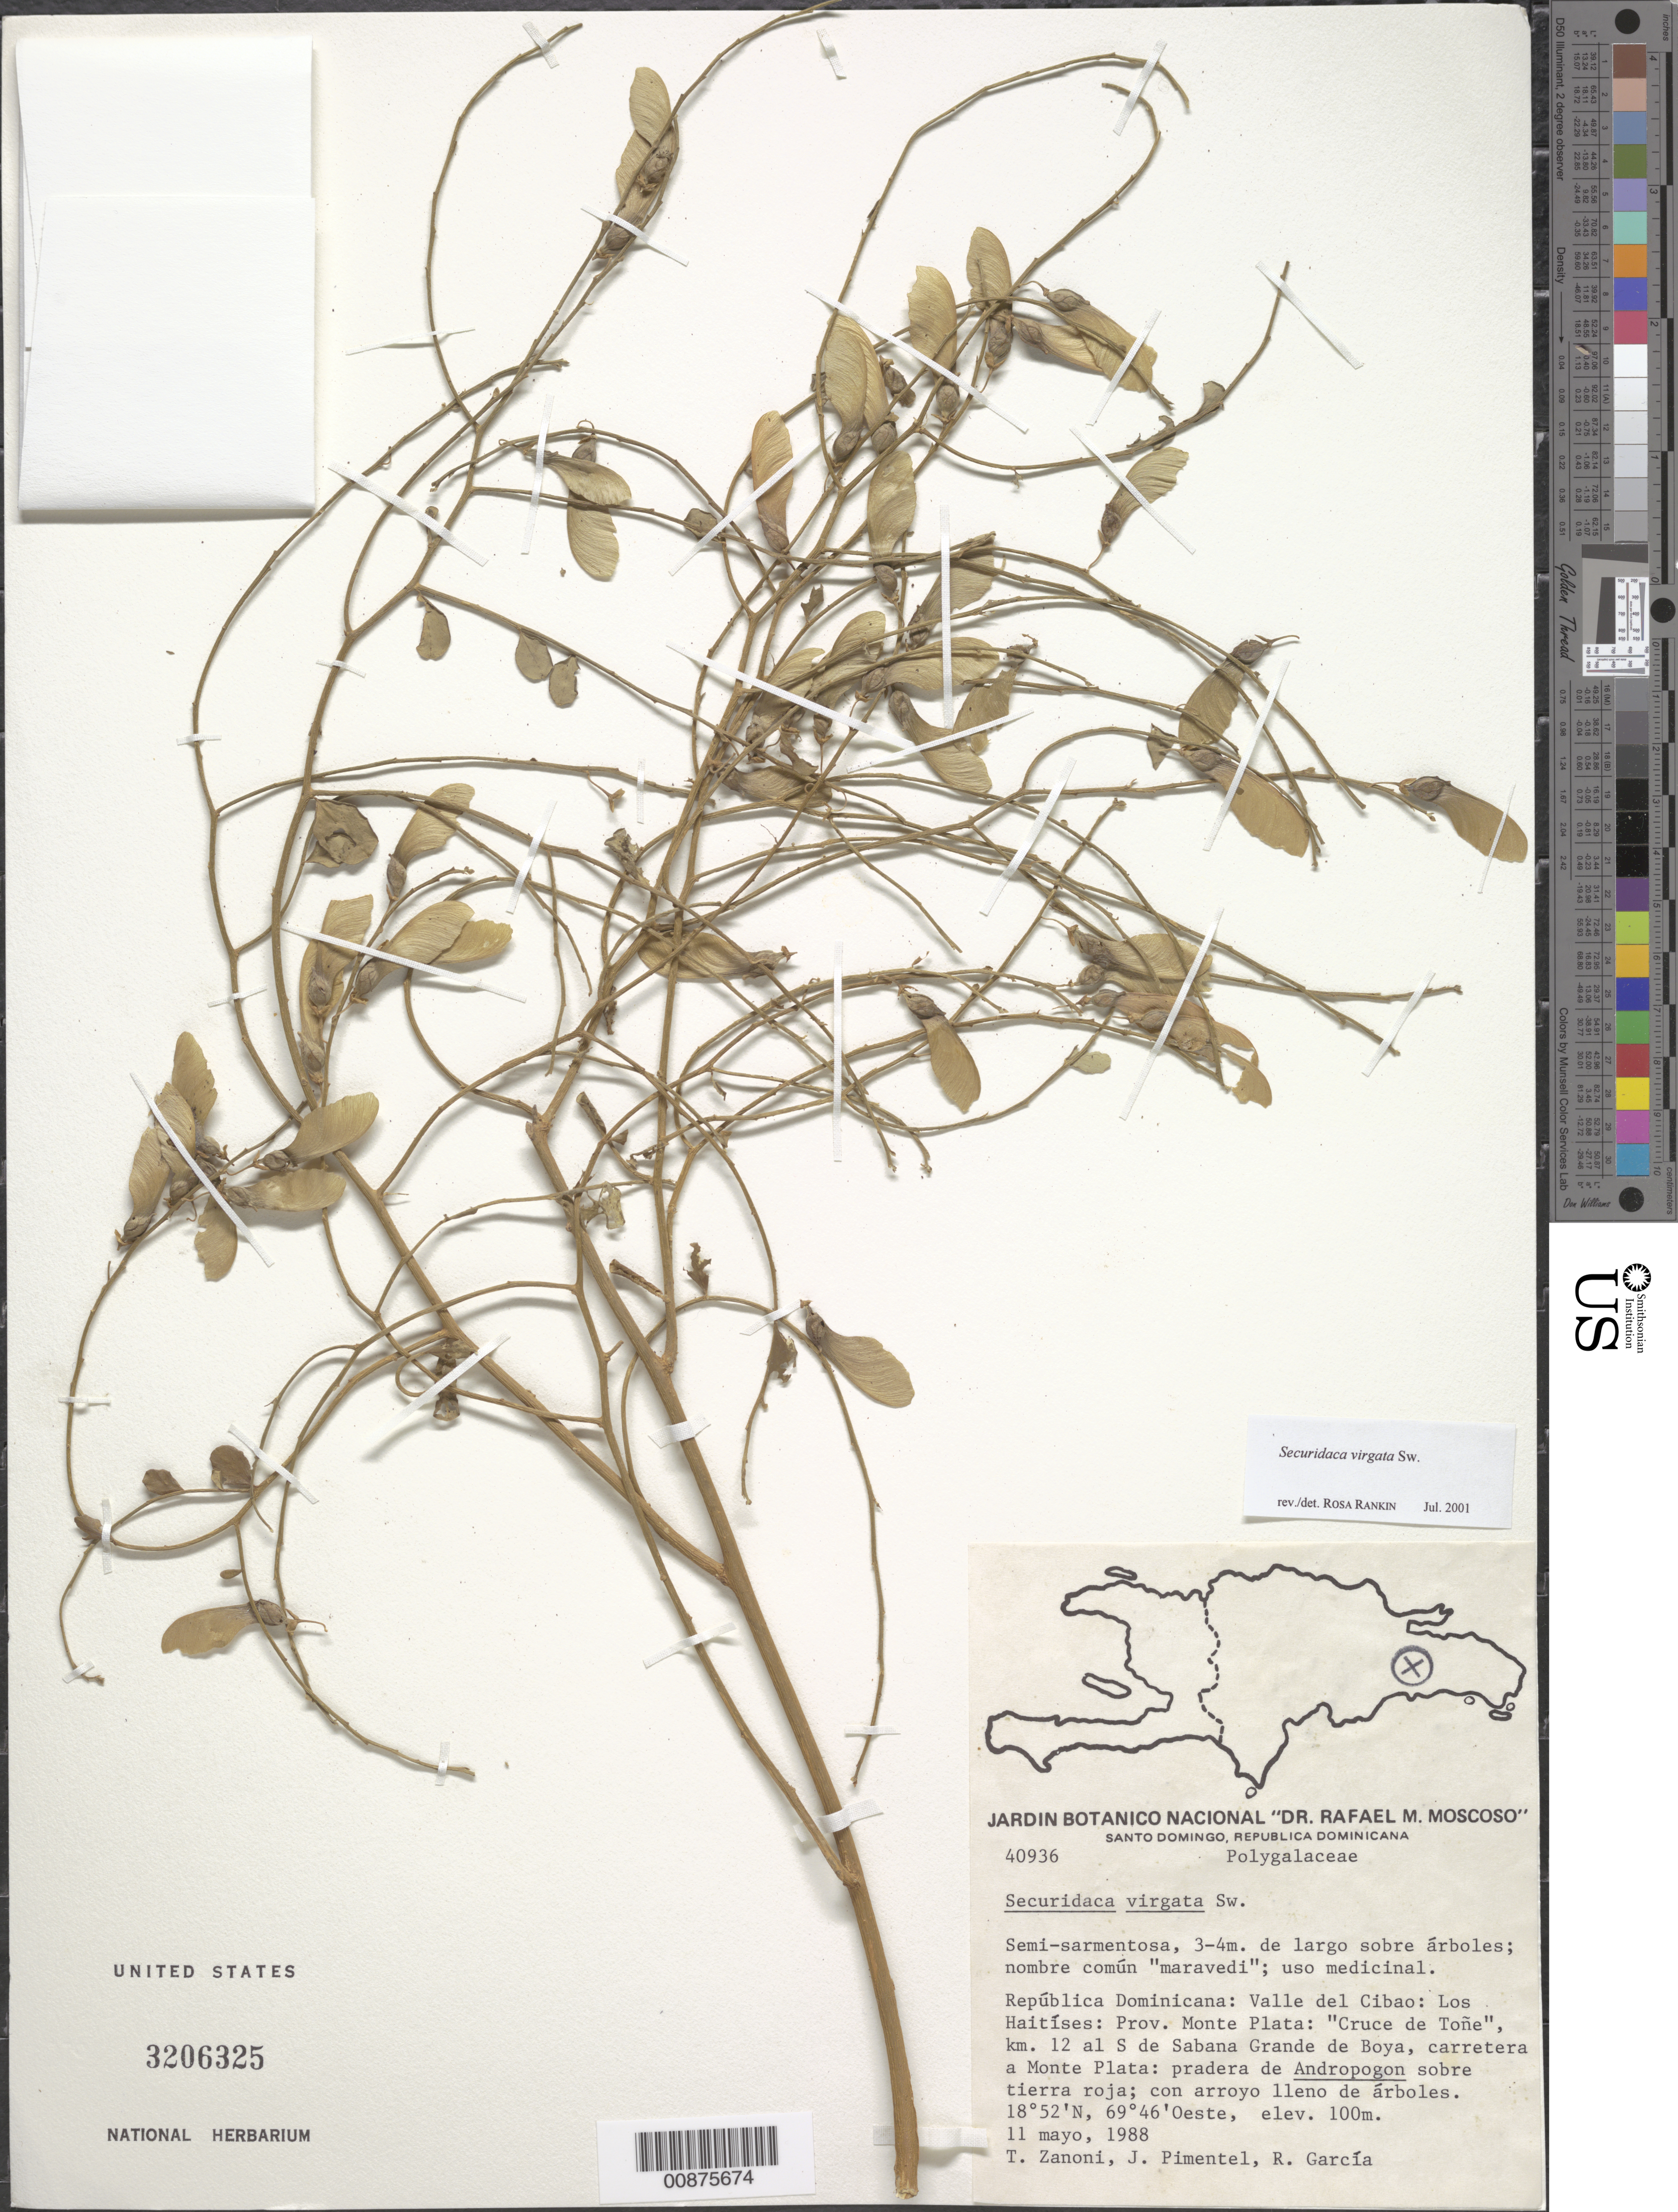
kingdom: Plantae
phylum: Tracheophyta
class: Magnoliopsida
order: Fabales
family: Polygalaceae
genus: Securidaca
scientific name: Securidaca virgata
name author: Sw.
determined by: Rankin Rodriguez, Rosa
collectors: T. A. Zanoni, J. Pimentel & R. G. García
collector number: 40936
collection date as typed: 11 May 1988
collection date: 1988-05-11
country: Dominican Republic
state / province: Monte Plata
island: Hispaniola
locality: Valle del Cibao, Los Haitíses, "Cruce de Toñe," km. 12 al S de Sabana Grande de Boya, carretera a Monte Plata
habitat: Sobre árboles, pradera de Andropogon sobre tierra roja, con arroyo lleno de árboles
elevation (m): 100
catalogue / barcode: US 3206325